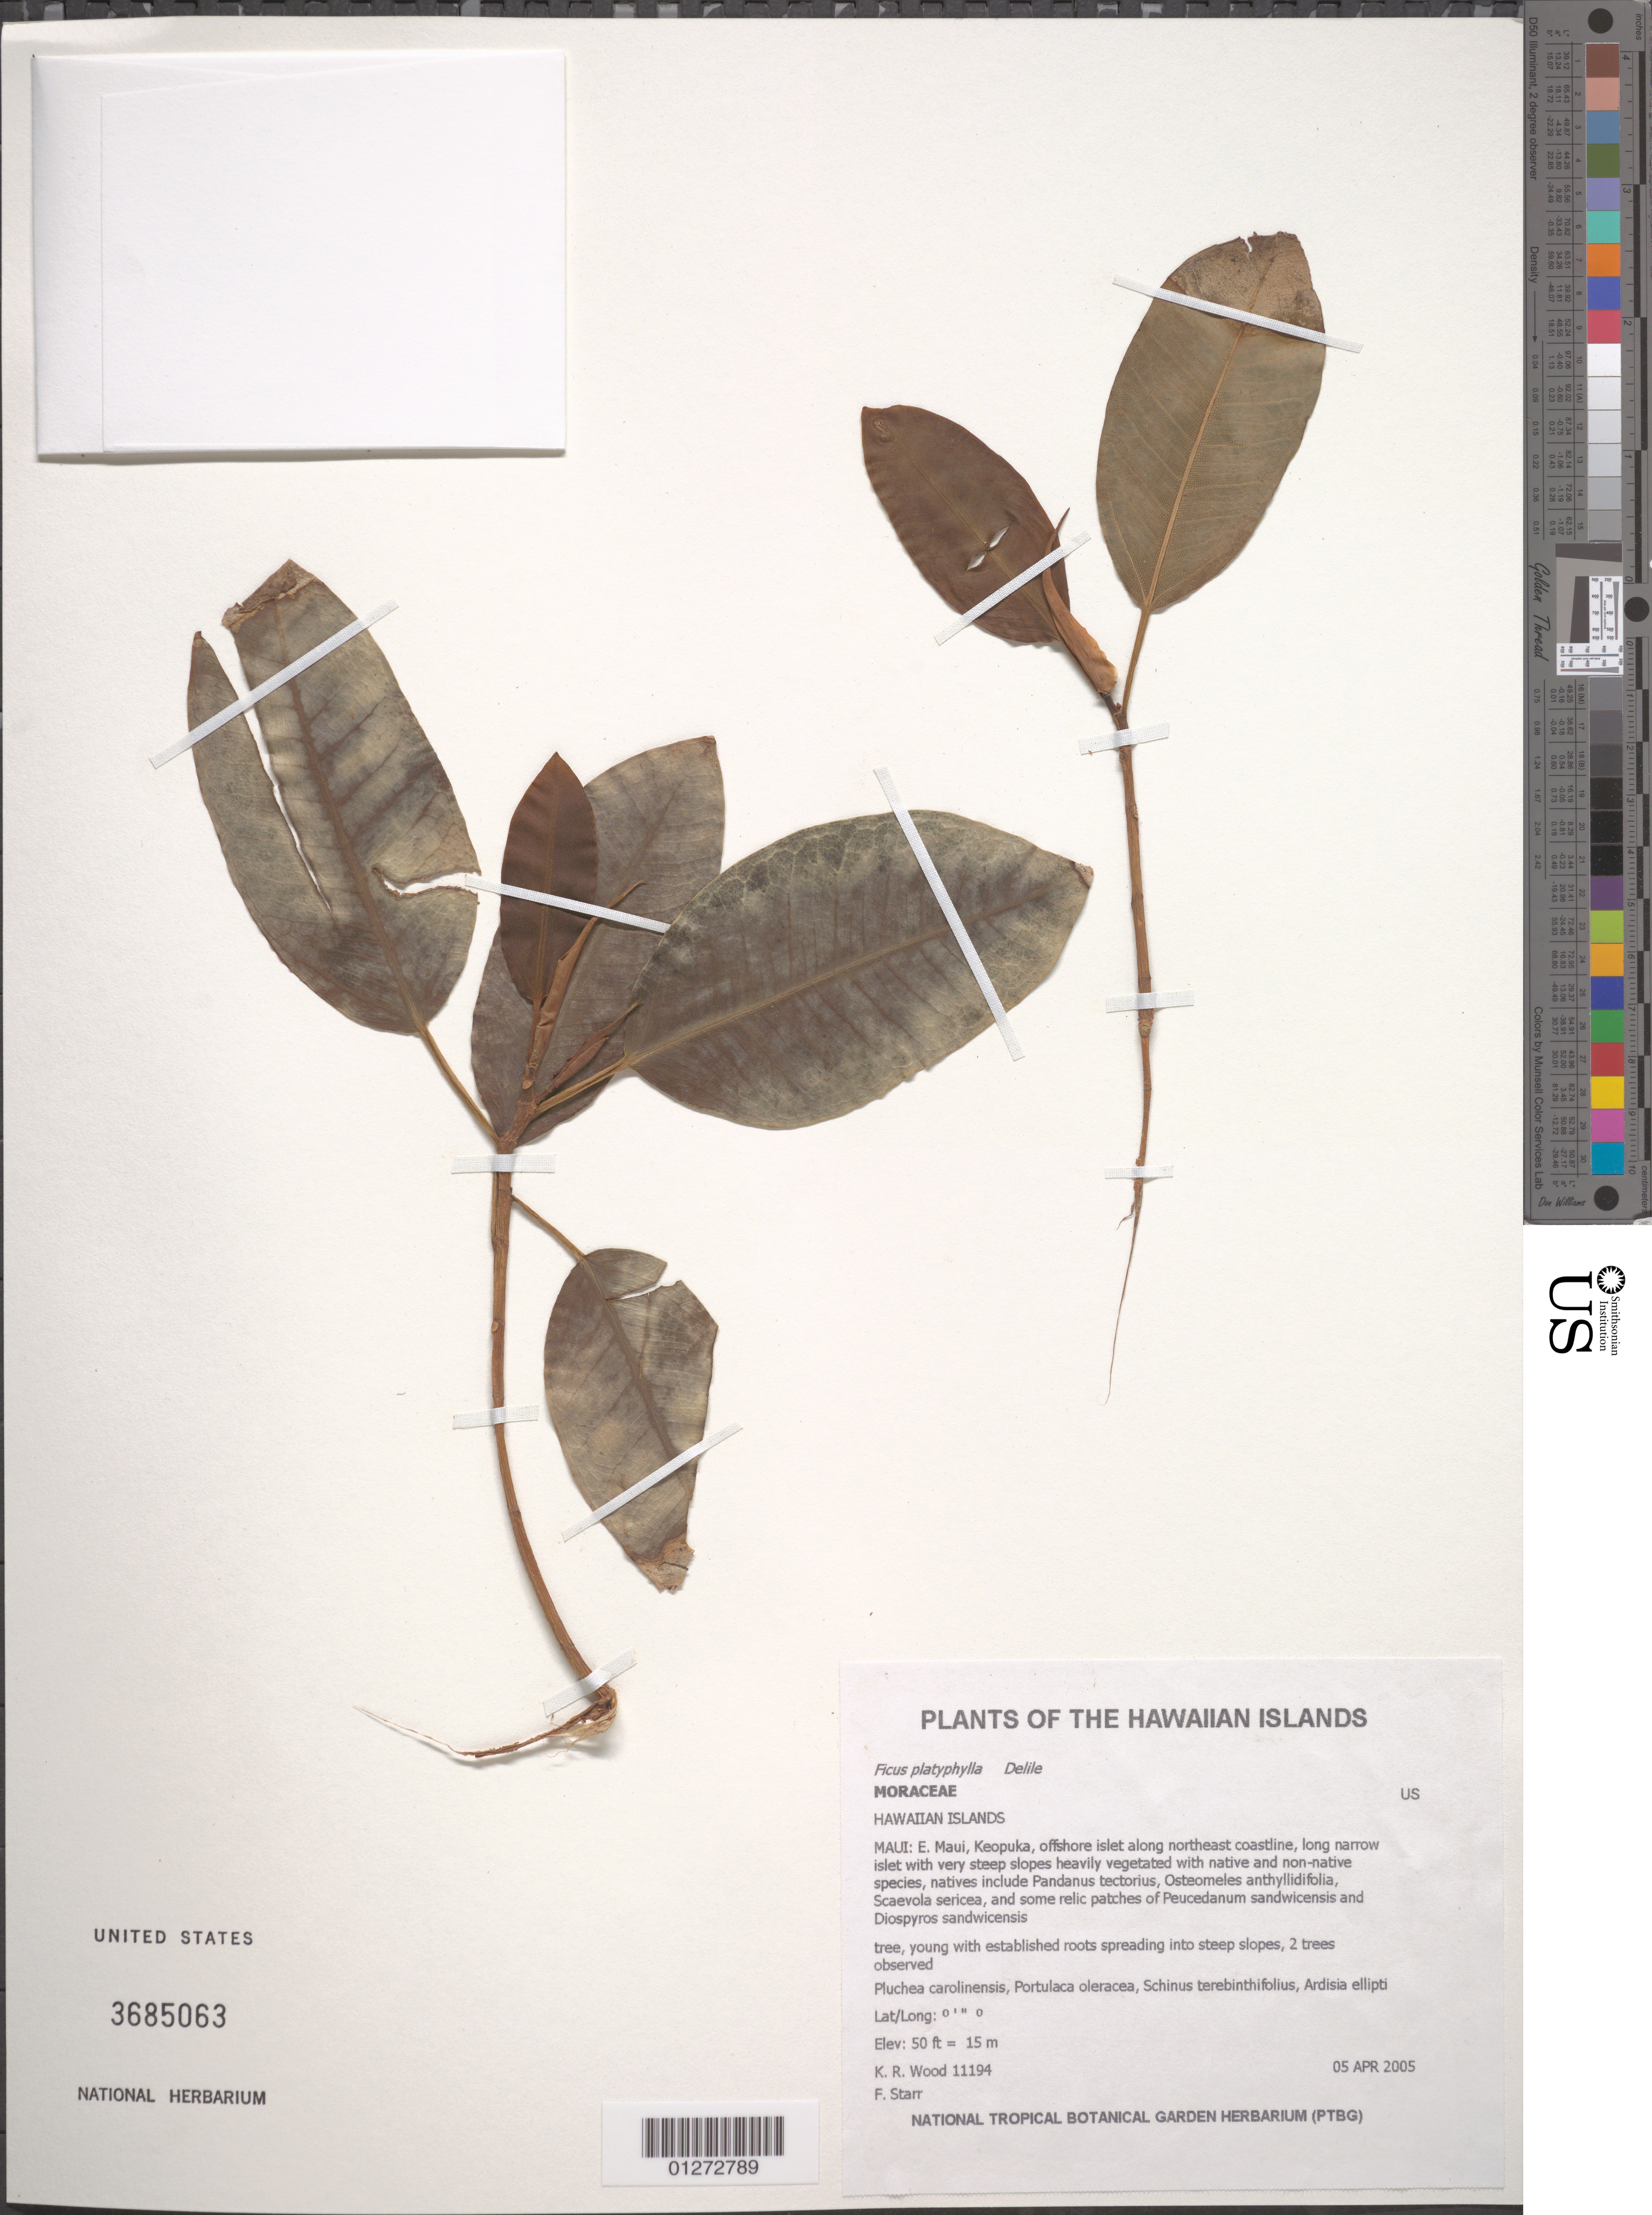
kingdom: Plantae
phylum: Tracheophyta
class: Magnoliopsida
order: Rosales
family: Moraceae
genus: Ficus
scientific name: Ficus platyphylla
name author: Del.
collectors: K. R. Wood, F. Starr & K. Starr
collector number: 11194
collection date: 2005-04-05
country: United States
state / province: Hawaii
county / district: Maui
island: Maui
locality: E. Maui, Keopuka, offshore islet along northeast costline.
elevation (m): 15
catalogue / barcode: US 3685063